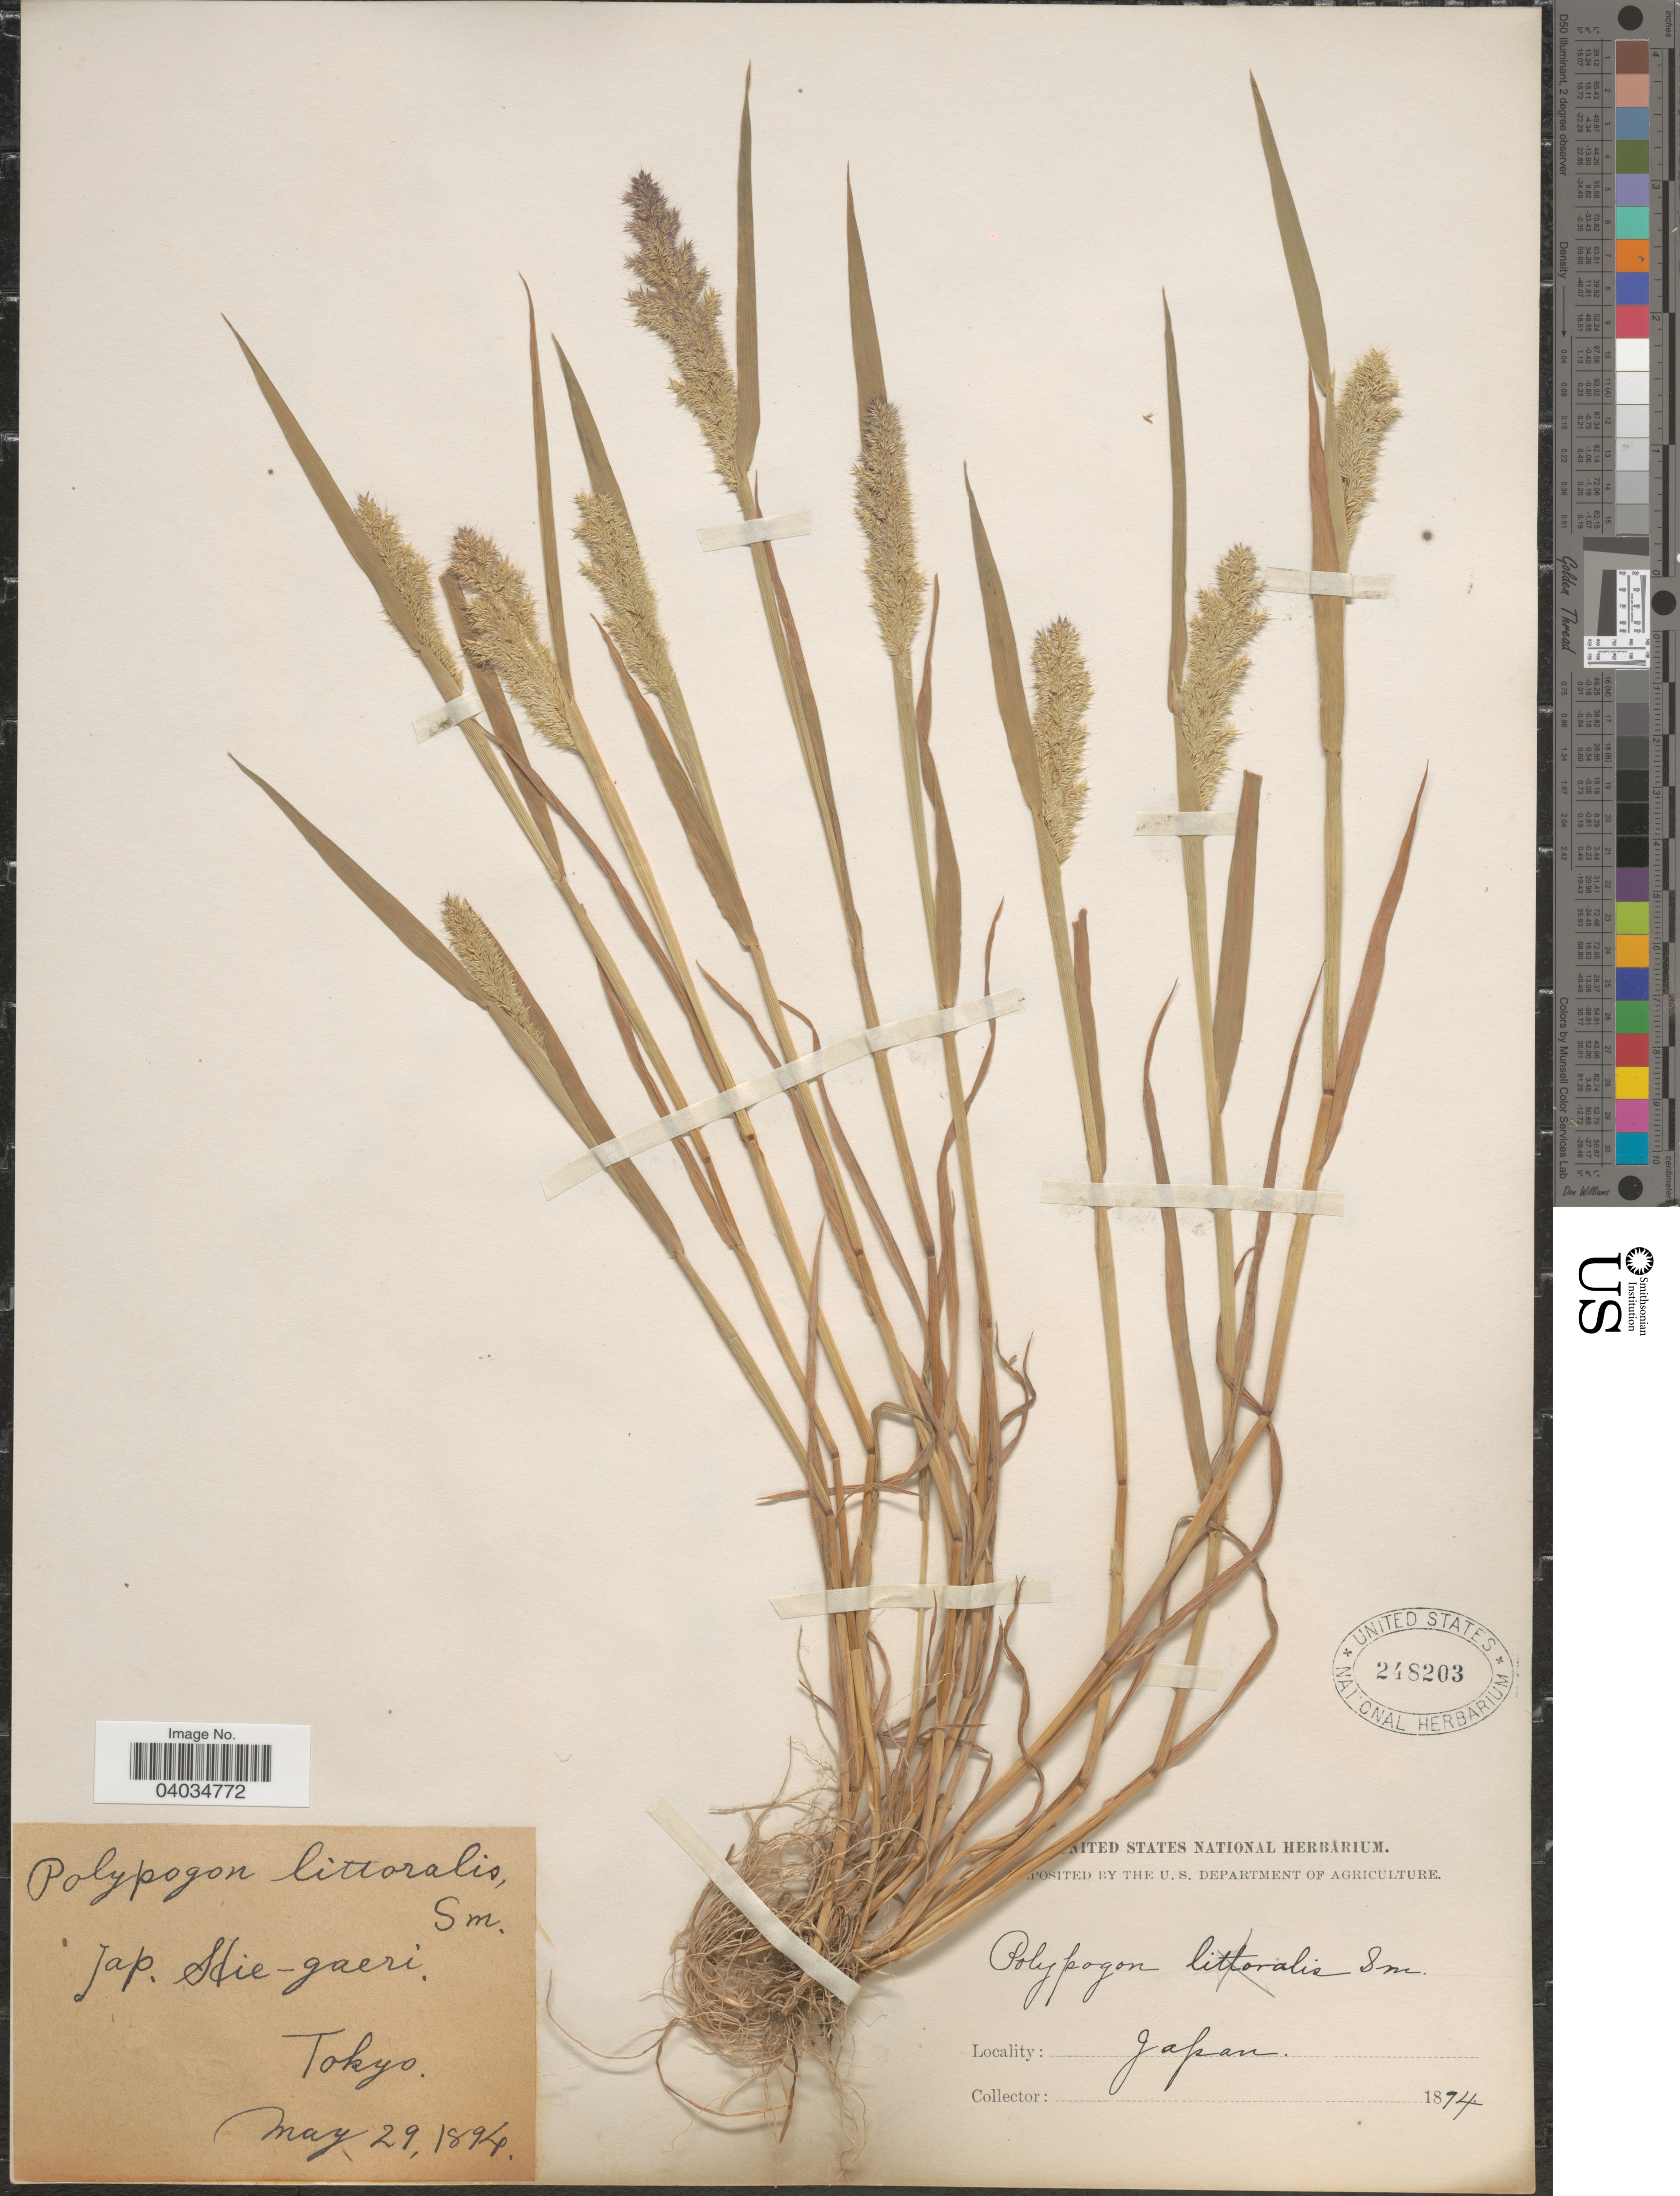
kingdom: Plantae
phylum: Tracheophyta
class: Liliopsida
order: Poales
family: Poaceae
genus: Polypogon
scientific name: Polypogon sp.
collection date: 1894-05-29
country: Japan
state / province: Tokyo, Federal City of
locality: Tokyo.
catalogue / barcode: US 248203